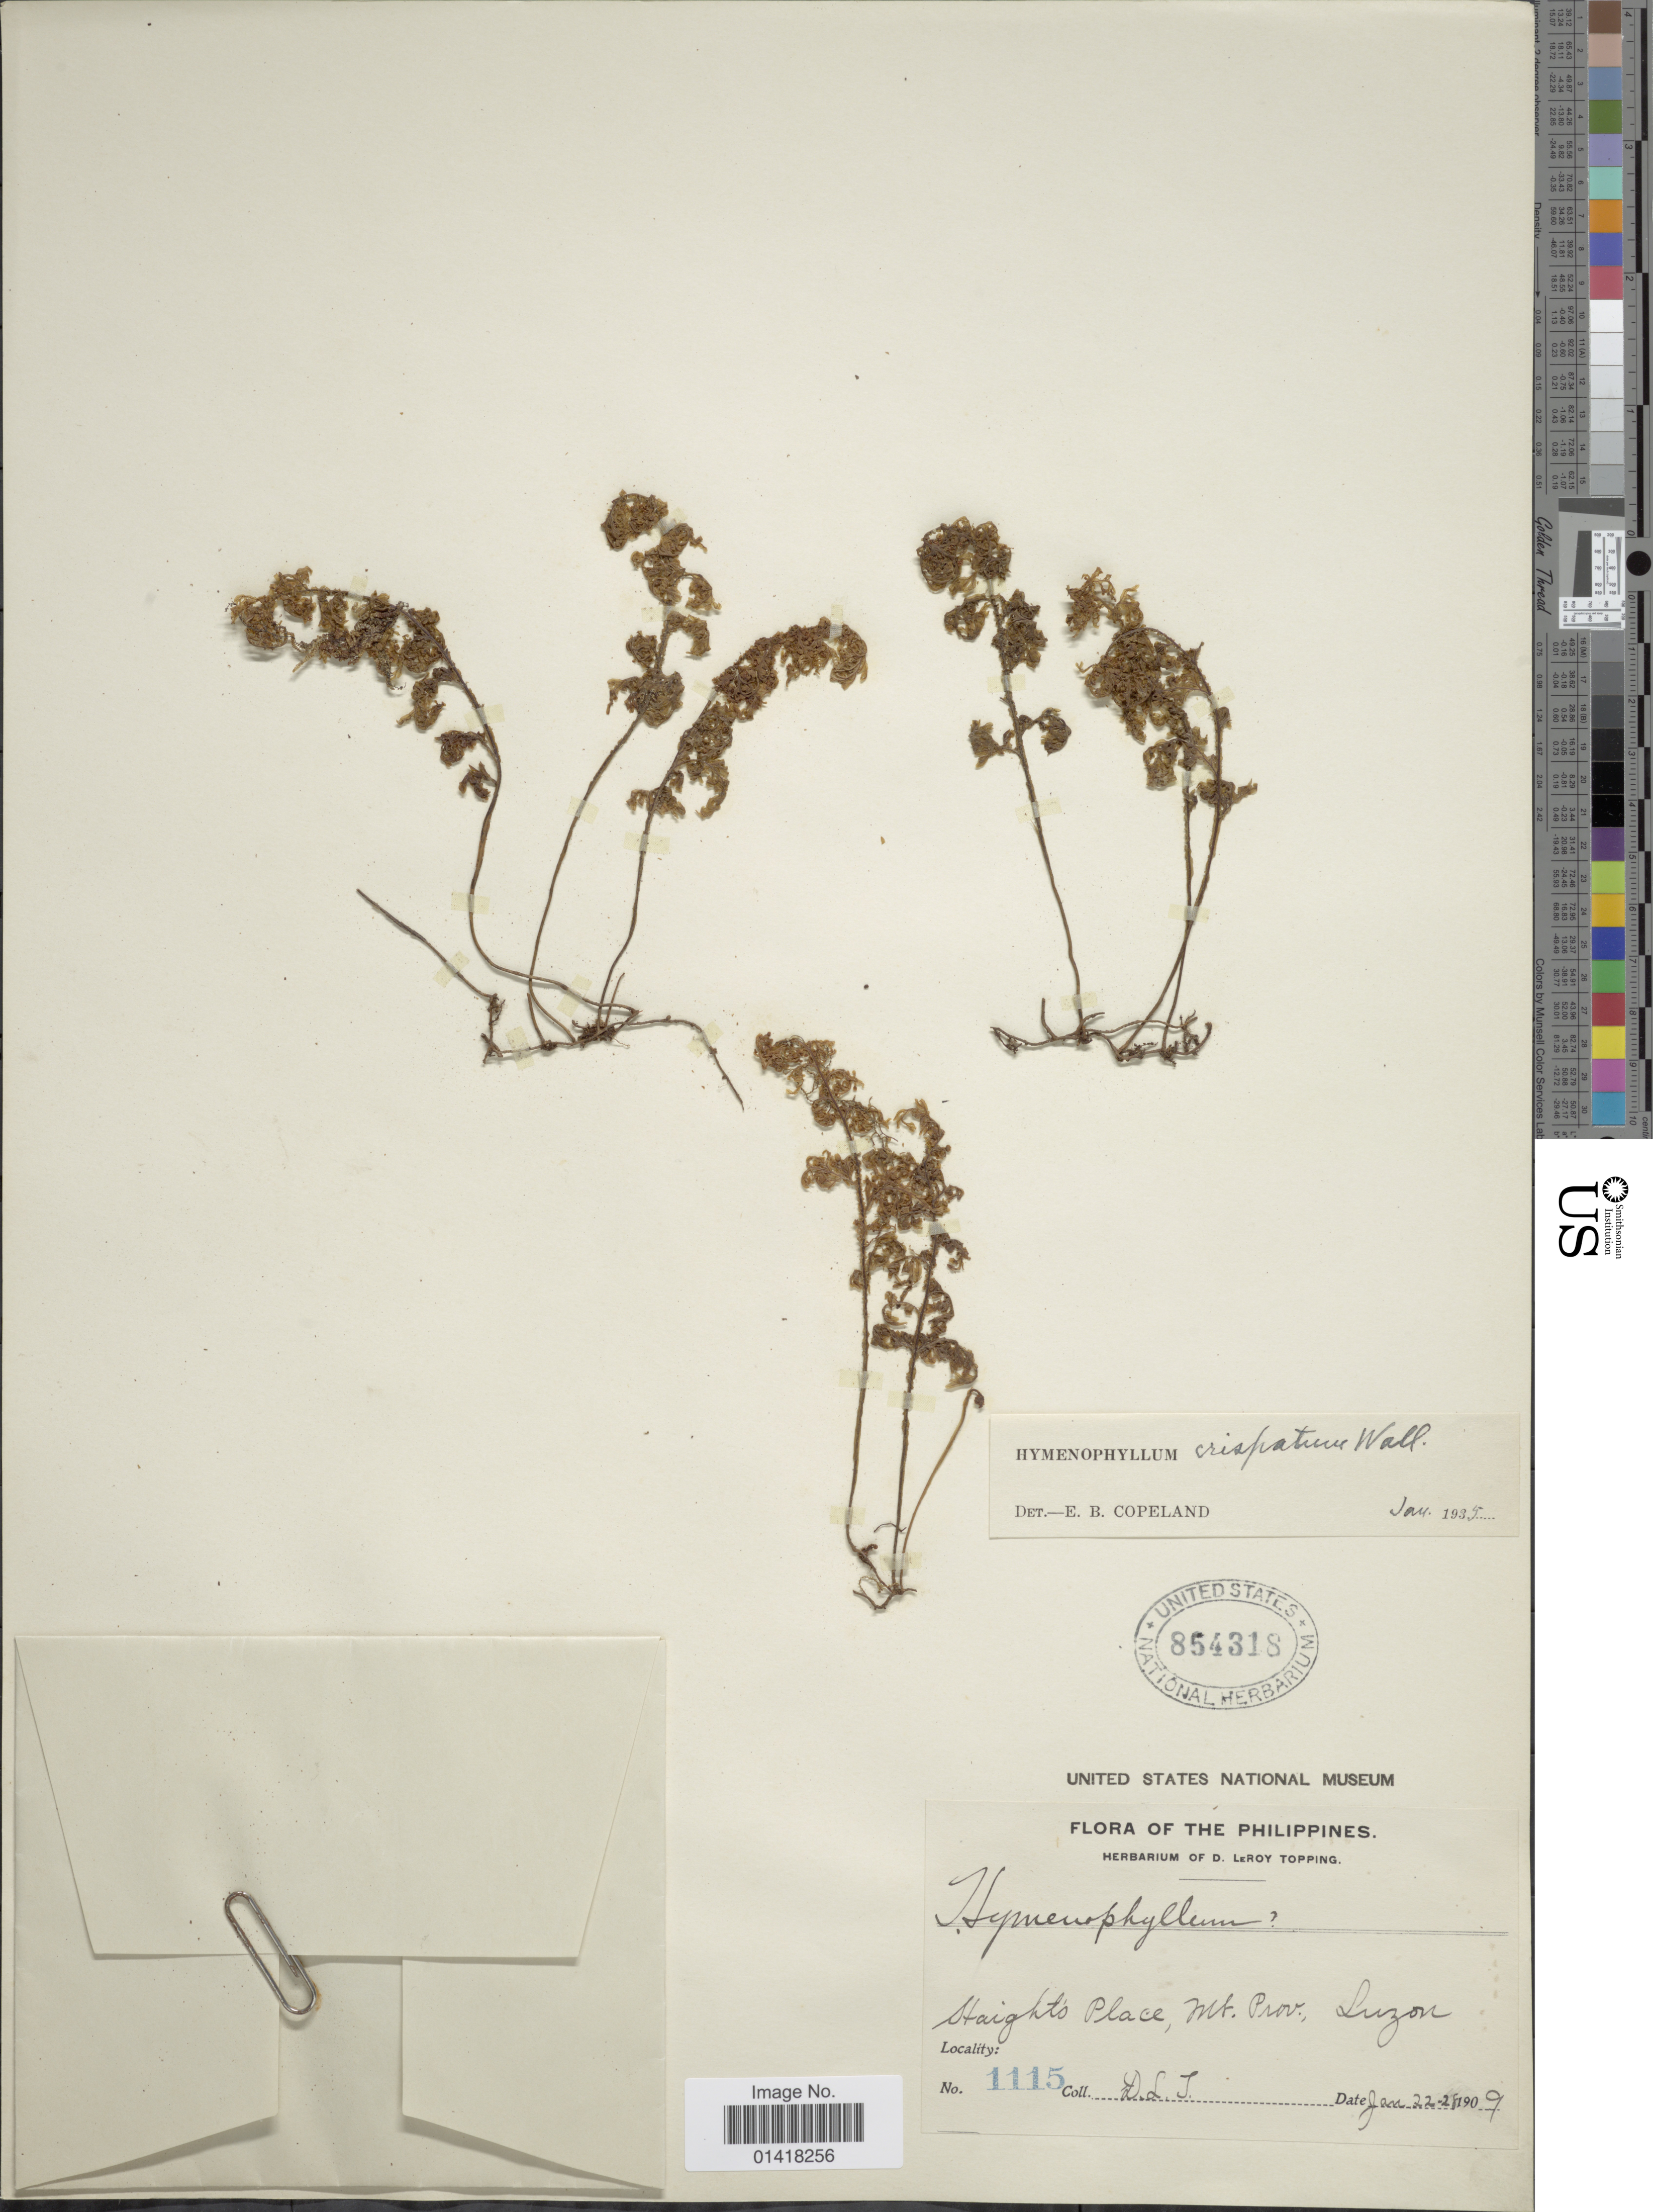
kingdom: Plantae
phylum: Tracheophyta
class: Polypodiopsida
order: Hymenophyllales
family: Hymenophyllaceae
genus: Hymenophyllum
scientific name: Hymenophyllum crispatum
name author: Wall. ex Hook. & Grev.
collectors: D. L. T.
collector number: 1115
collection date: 1909-01-22/1909-01-28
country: Philippines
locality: The Philippines. Haights Place, Mt. Prov. Luzon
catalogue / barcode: US 854318